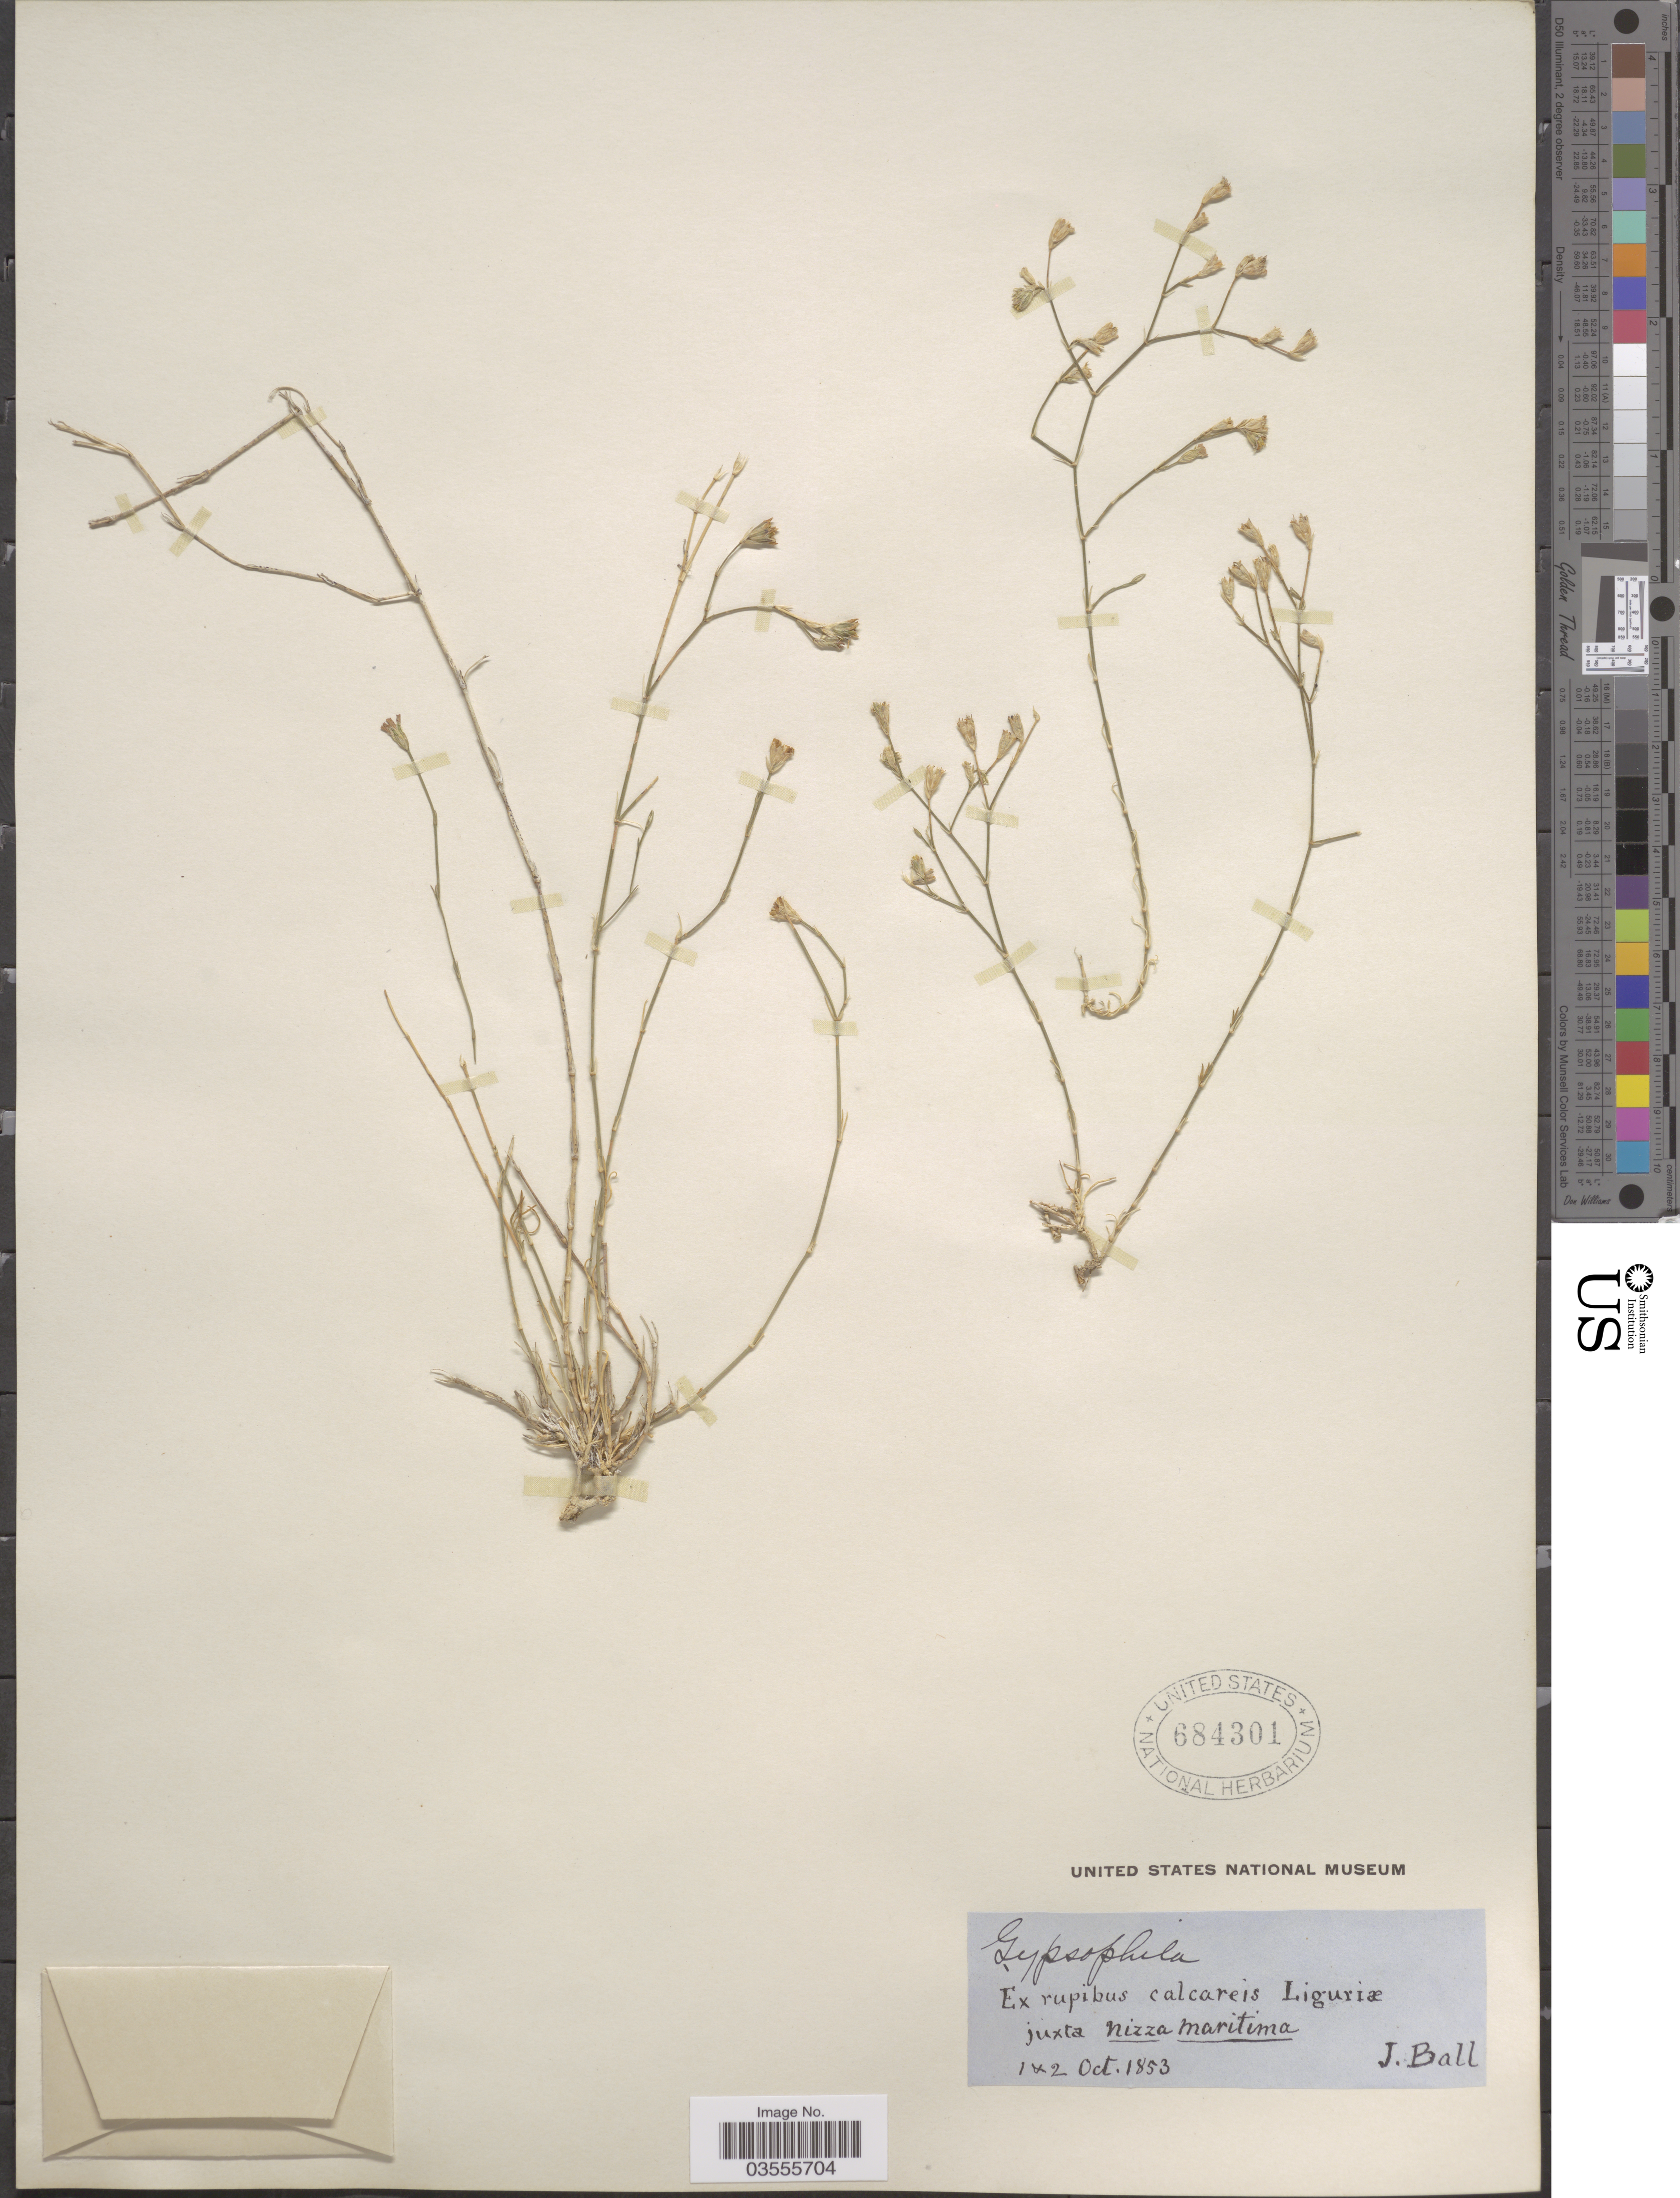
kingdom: Plantae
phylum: Tracheophyta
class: Magnoliopsida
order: Caryophyllales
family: Caryophyllaceae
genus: Petrorhagia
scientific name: Petrorhagia saxifraga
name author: (L.) Link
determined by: Rabeler, R. K.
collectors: J. Ball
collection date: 1853-10-01/1853-10-02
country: Italy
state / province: Liguria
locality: Ex rupibus calcareis Liguriæ juxta Nizza Maritima.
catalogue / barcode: US 684301